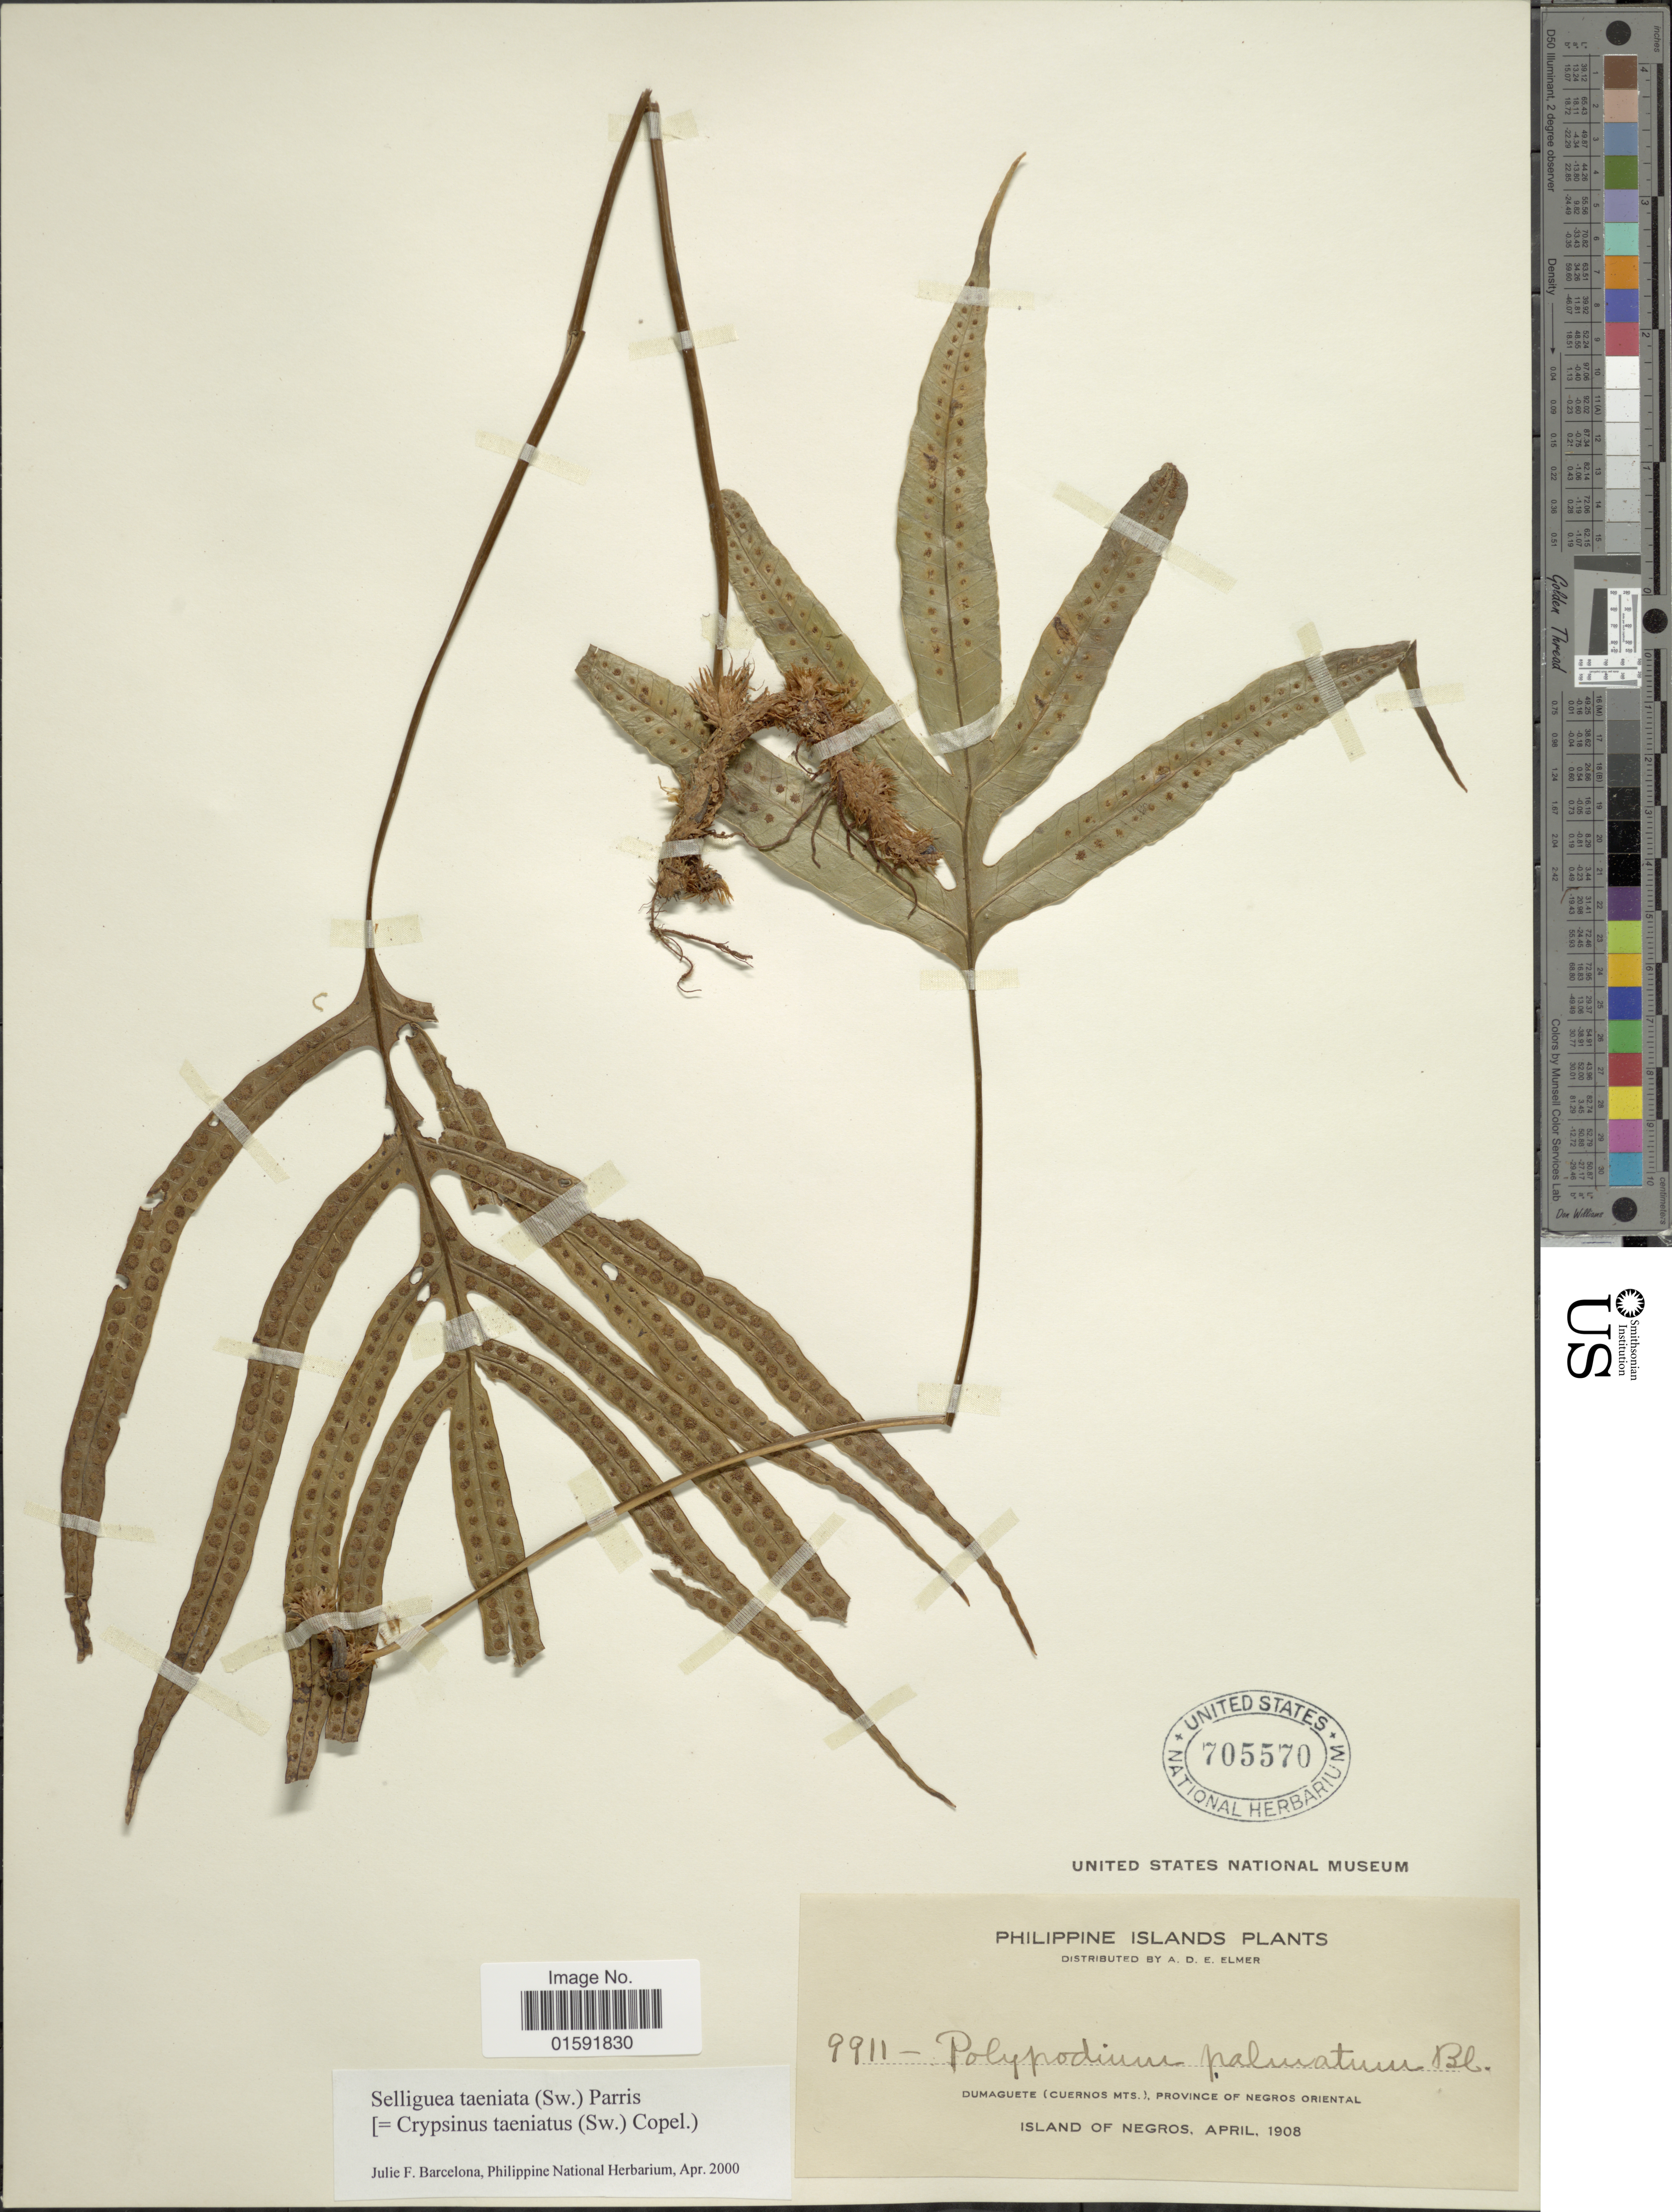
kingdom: Plantae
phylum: Tracheophyta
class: Polypodiopsida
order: Polypodiales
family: Polypodiaceae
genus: Selliguea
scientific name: Selliguea taeniata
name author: Parris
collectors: A. D. E. Elmer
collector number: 9911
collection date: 1908-04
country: Philippines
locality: Dumaguete (cuernos Mts), Province of Negros Oriental, Island of Negros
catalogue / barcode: US 705570